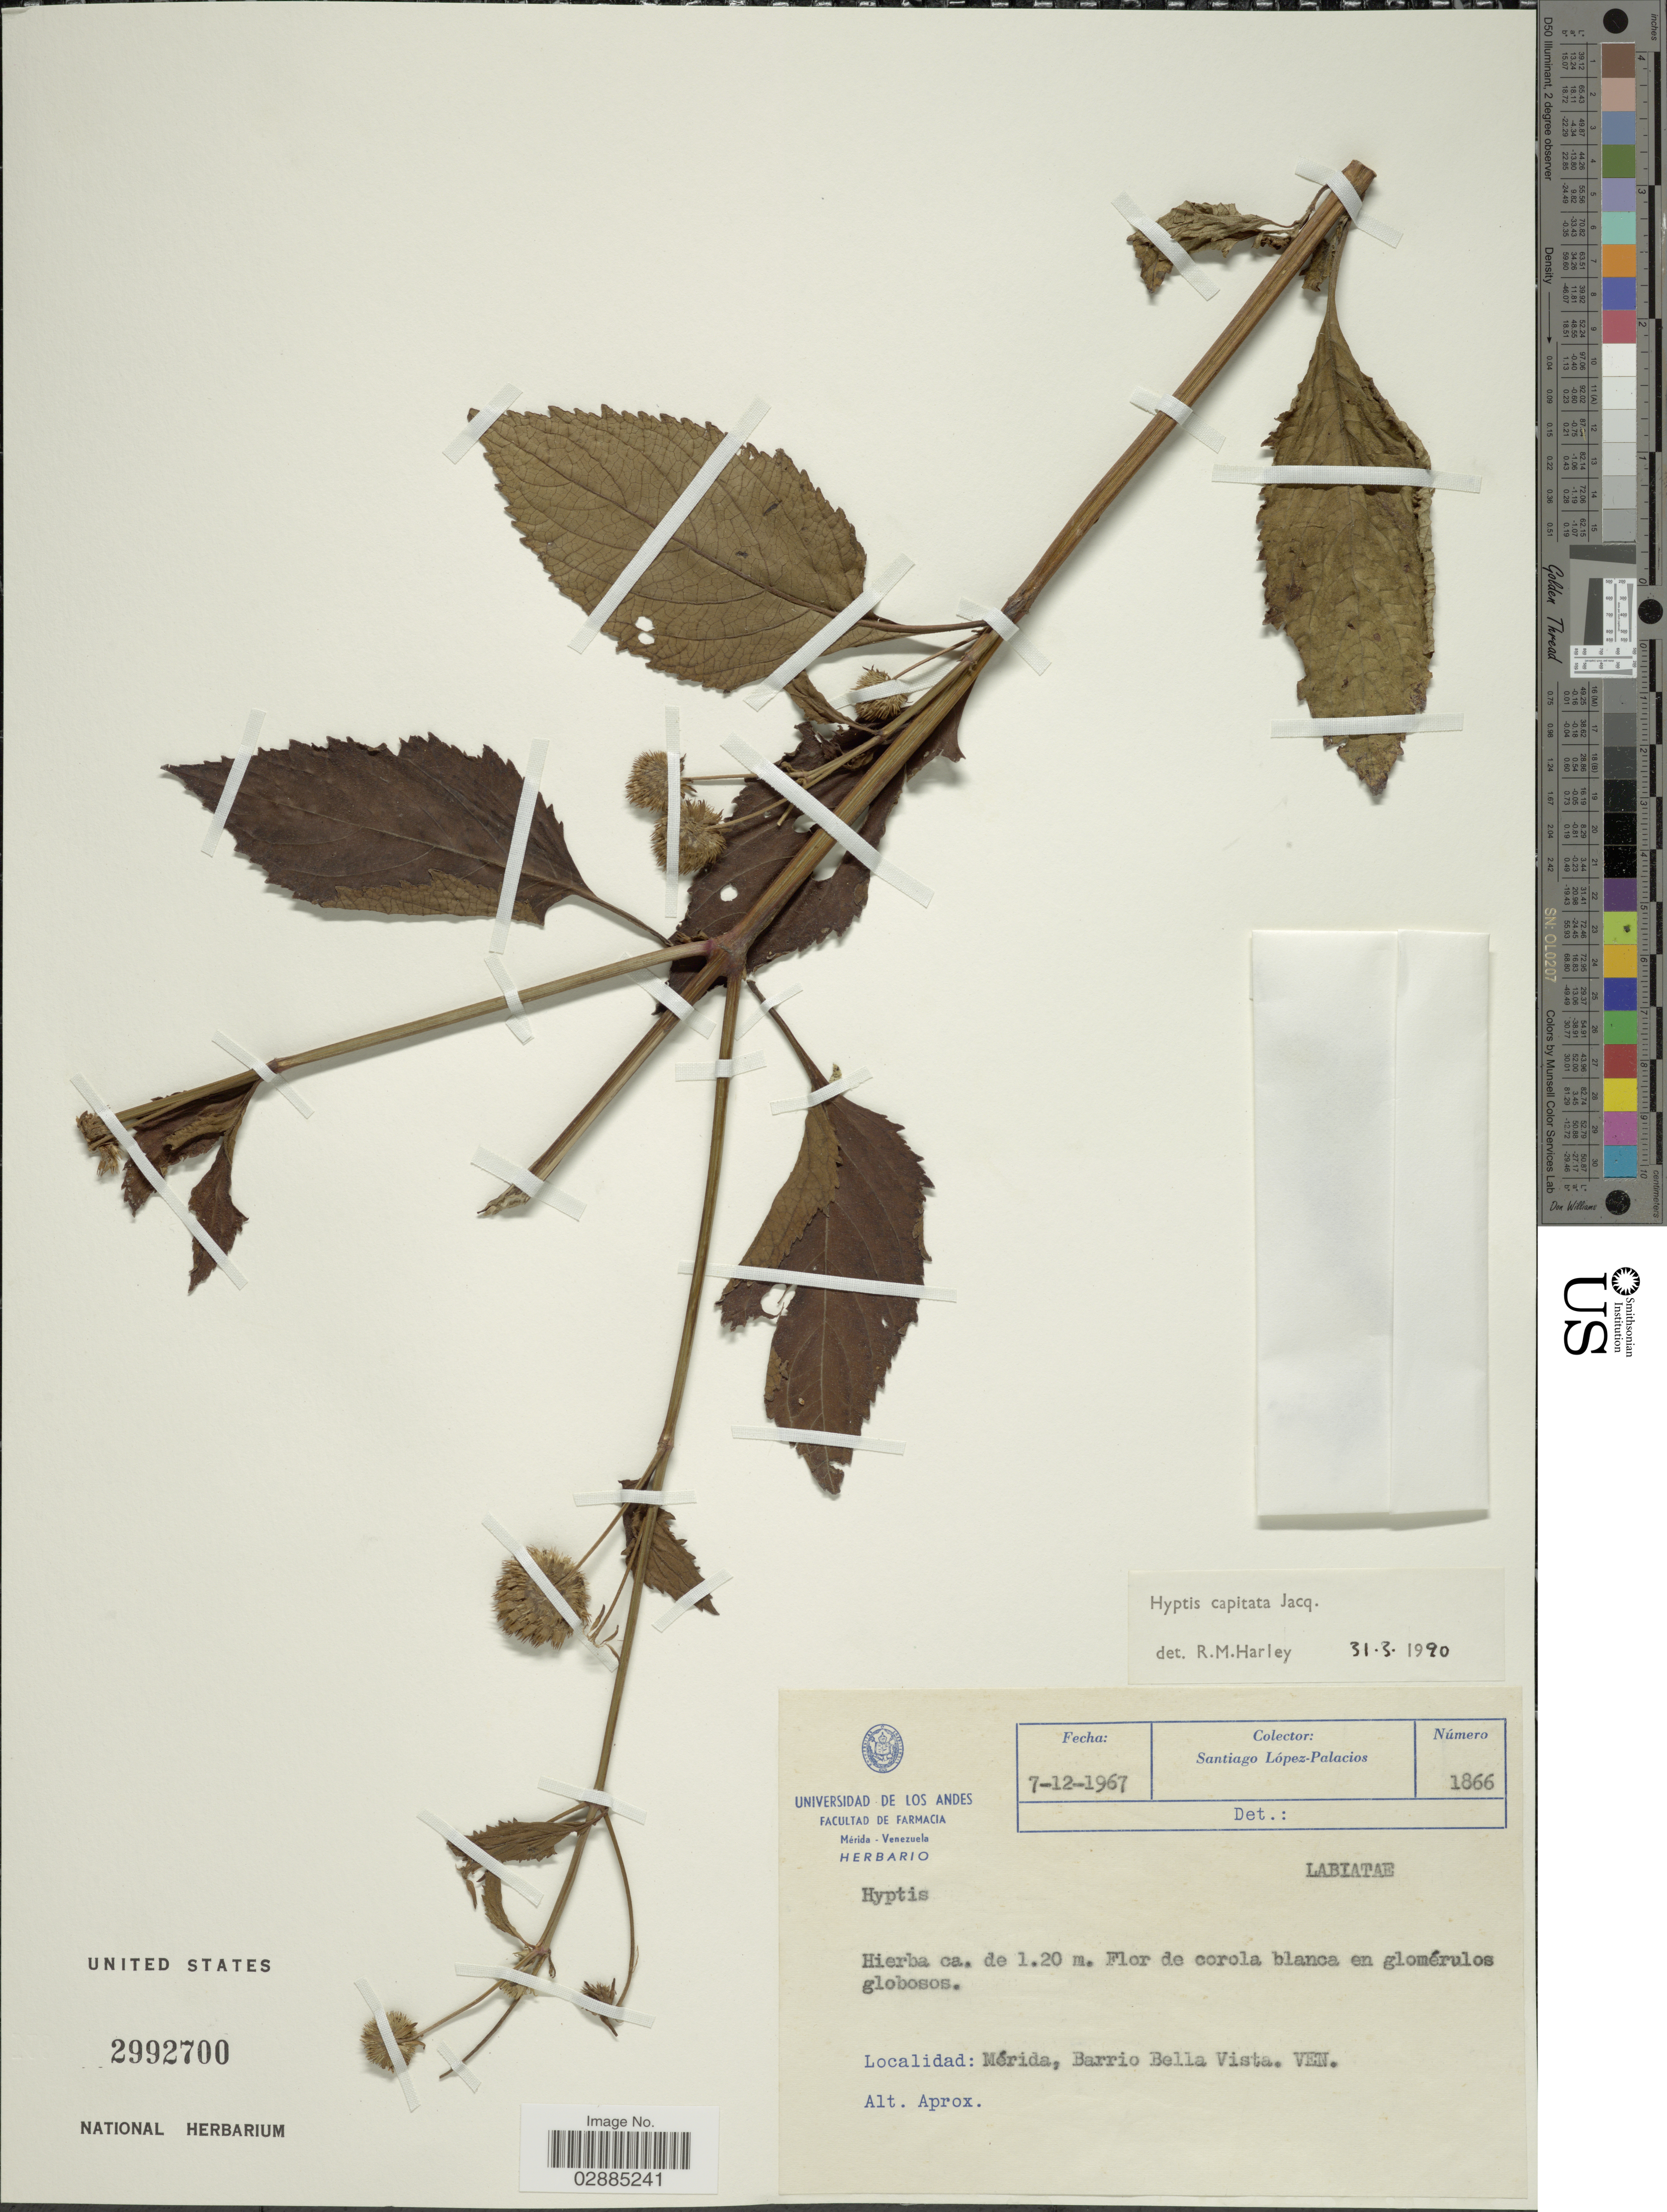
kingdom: Plantae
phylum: Tracheophyta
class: Magnoliopsida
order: Lamiales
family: Lamiaceae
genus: Hyptis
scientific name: Hyptis capitata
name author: Jacq.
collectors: S. López-Palacios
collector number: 1866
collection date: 1967-12-07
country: Venezuela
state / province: Mérida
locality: Barrio Bella Vista. VEN.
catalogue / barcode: US 2992700